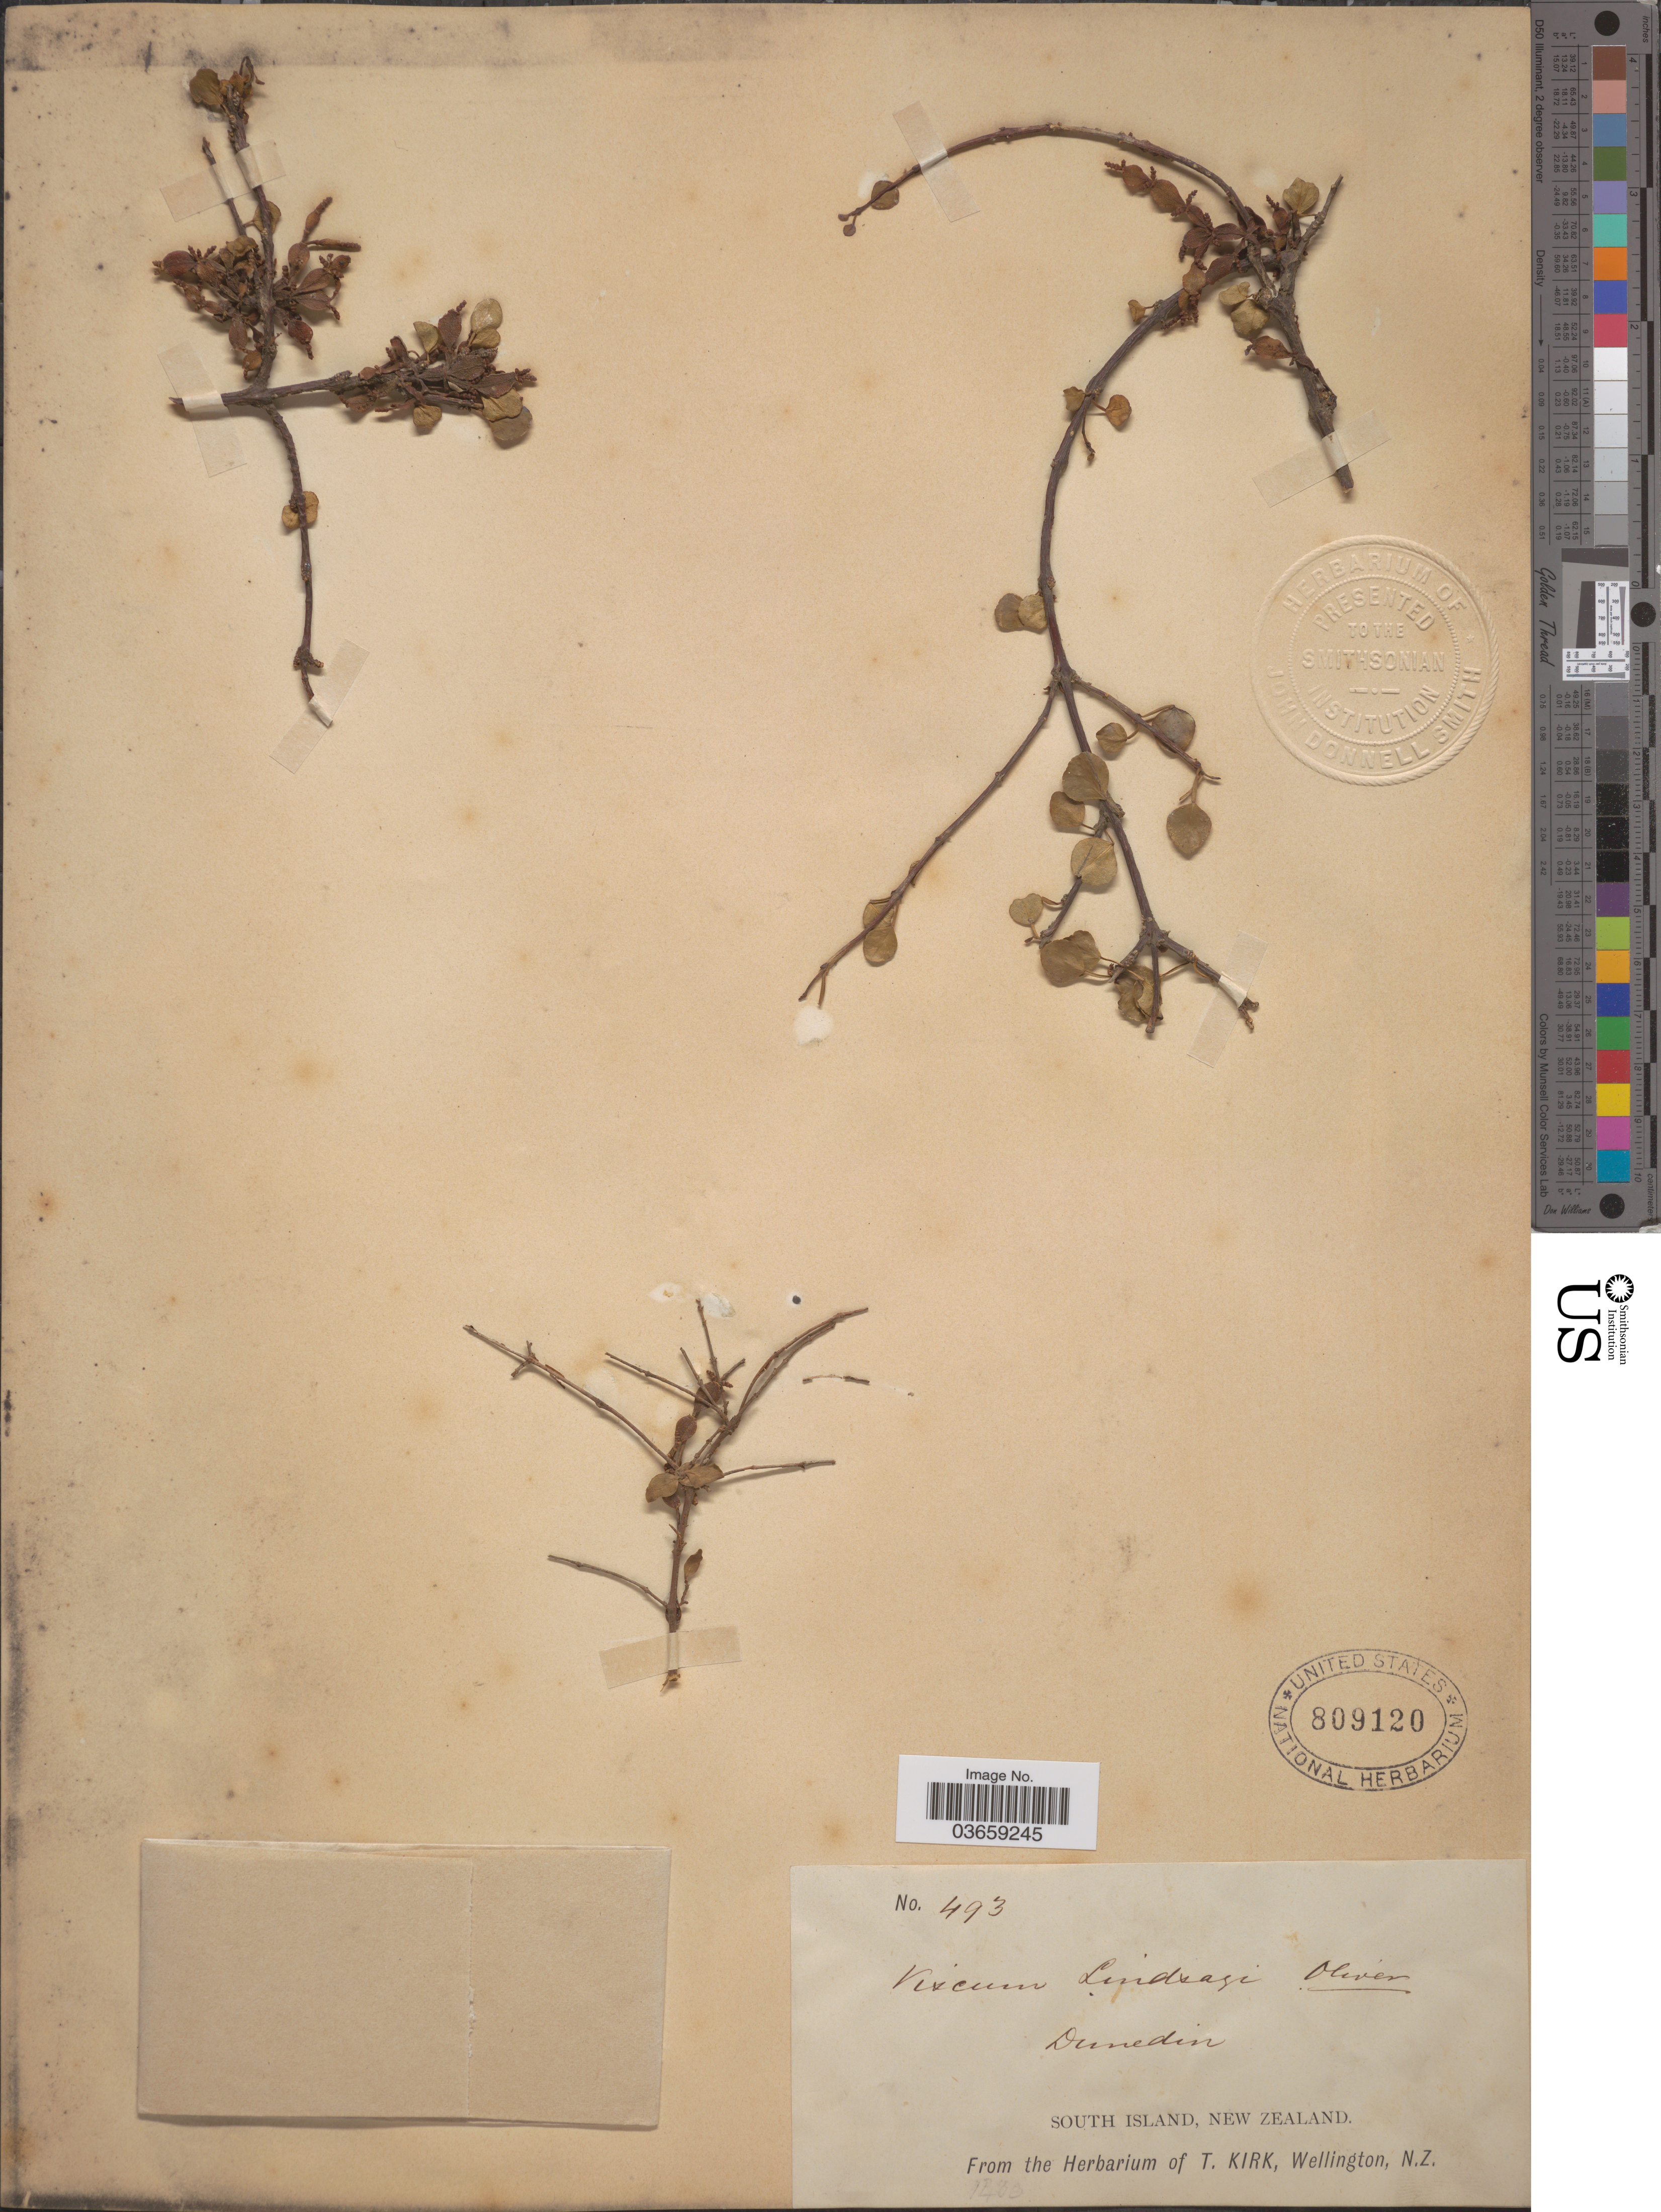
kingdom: Plantae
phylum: Tracheophyta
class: Magnoliopsida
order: Santalales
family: Viscaceae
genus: Viscum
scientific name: Viscum lindsayi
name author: Oliv. ex Hook. f.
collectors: ex herb. T. Kirk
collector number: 493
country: New Zealand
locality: Dunedin. South Island.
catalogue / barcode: US 809120